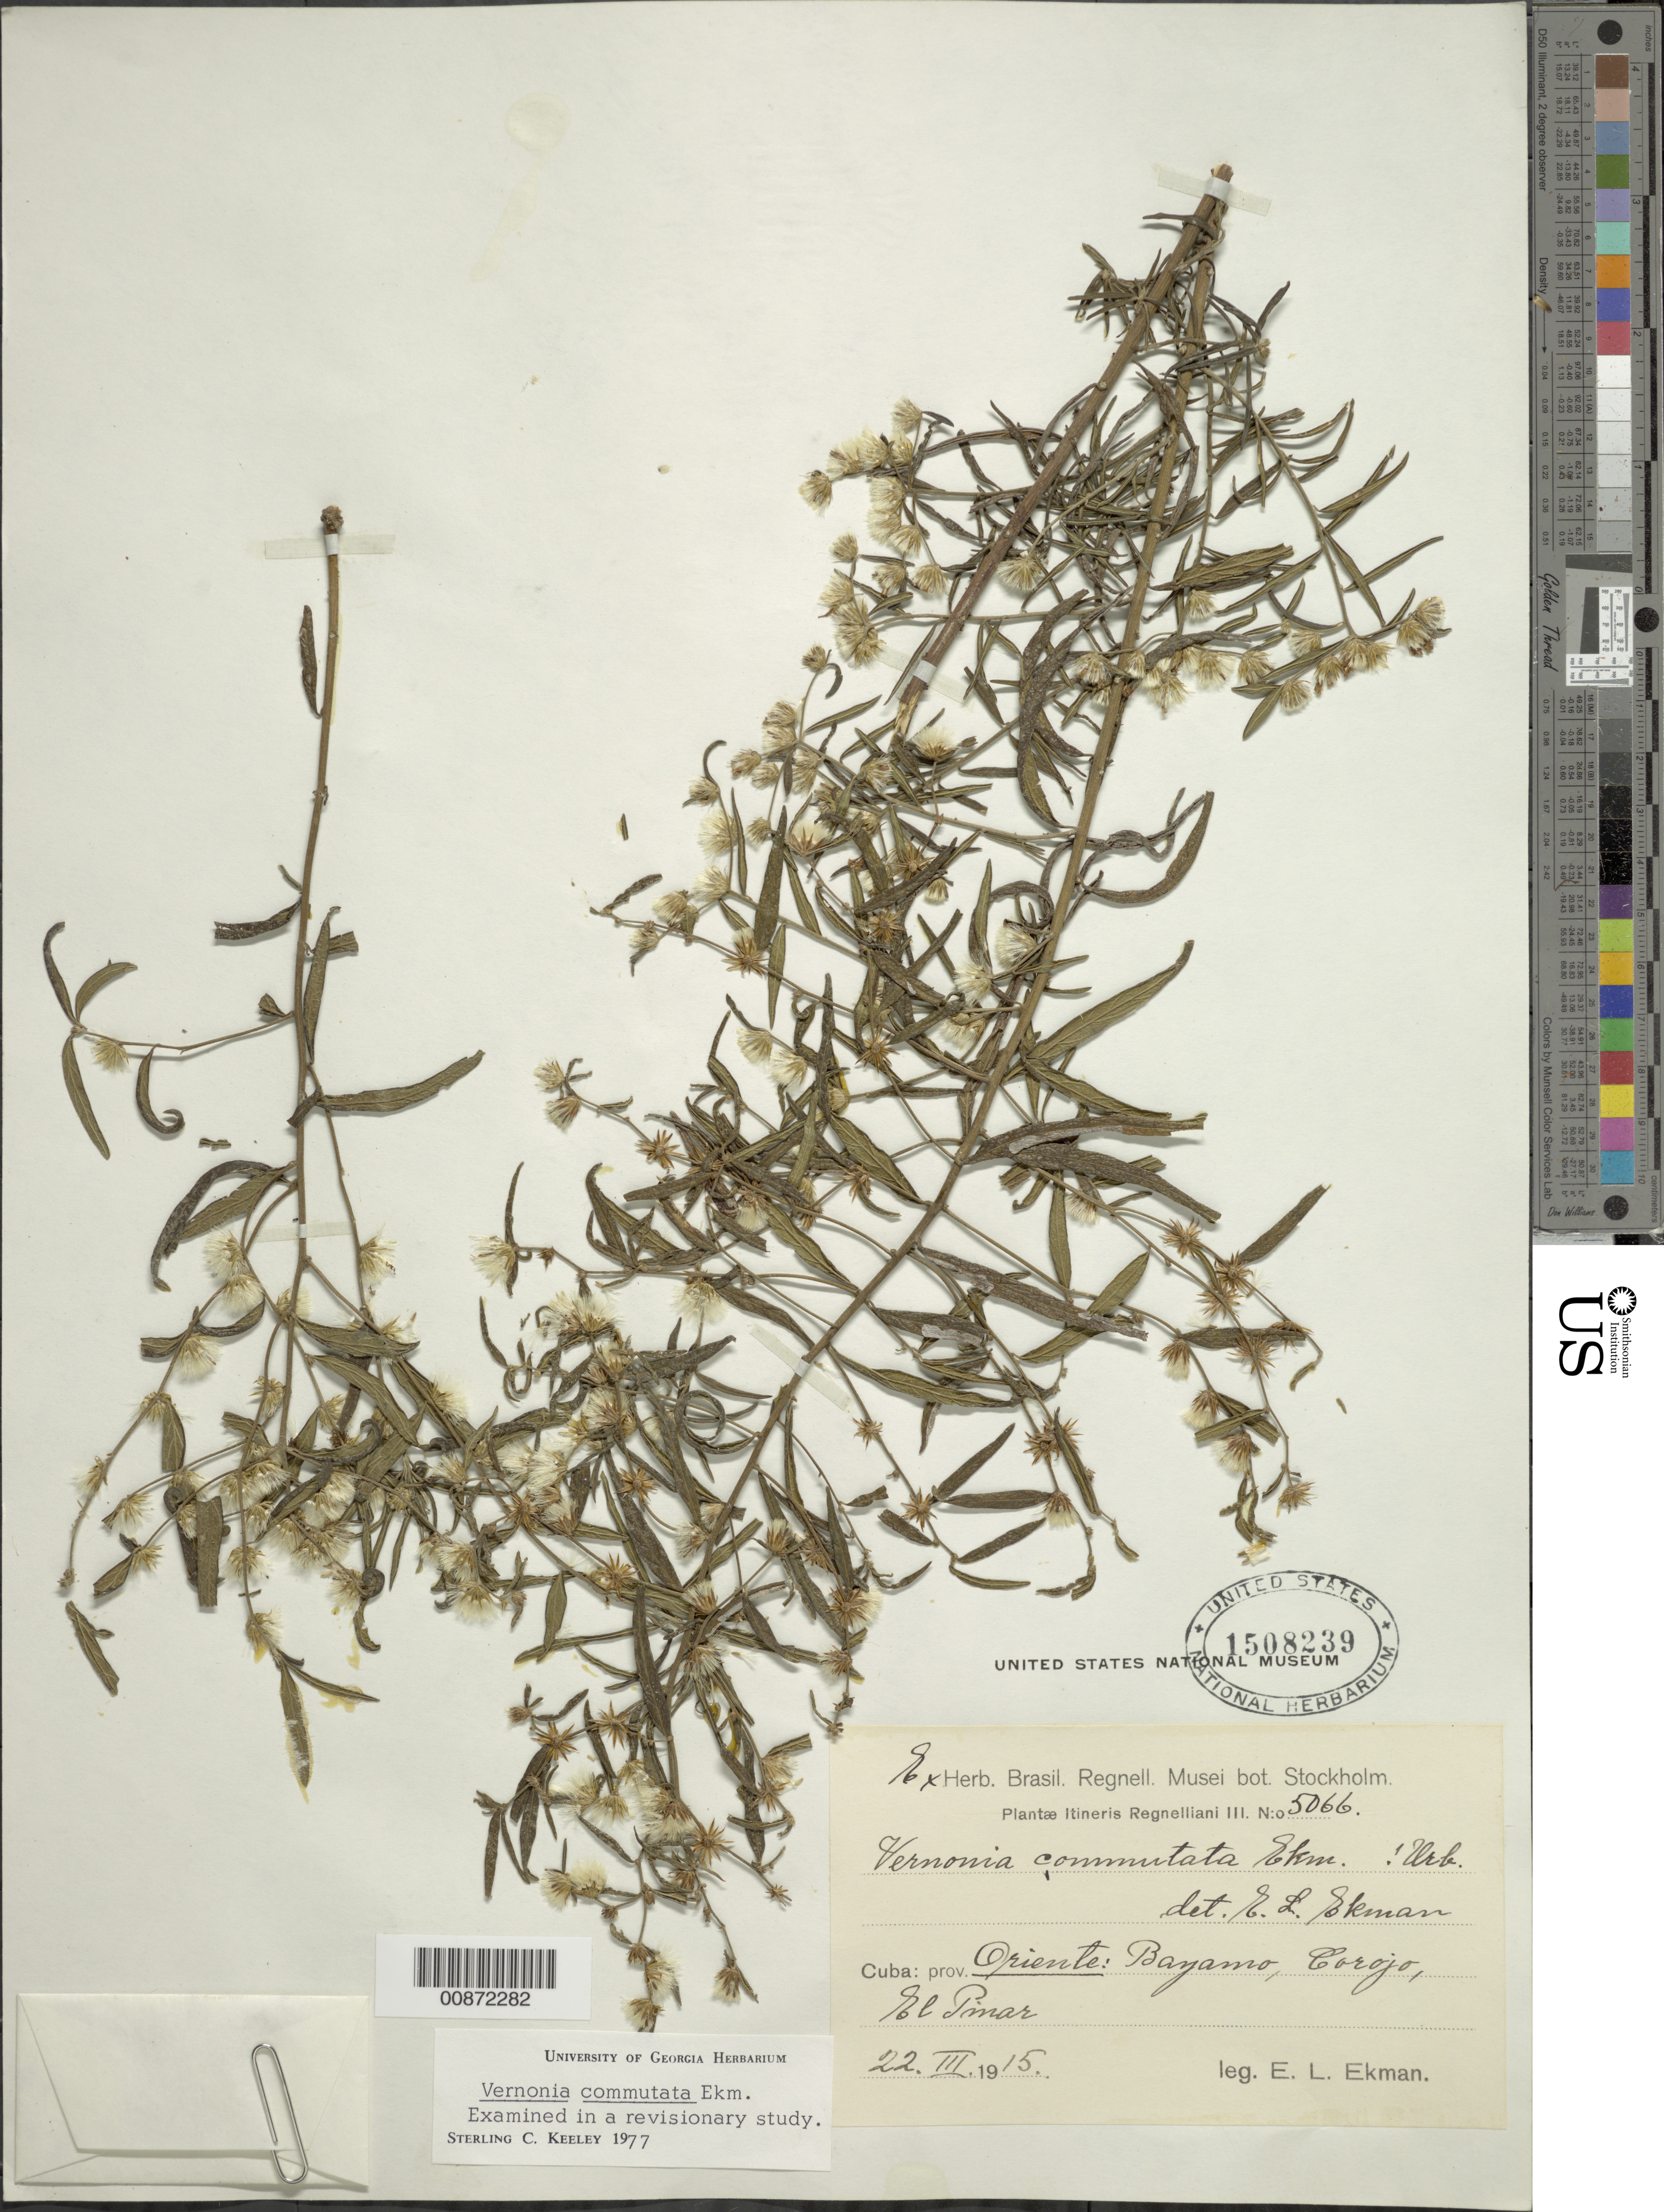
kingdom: Plantae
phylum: Tracheophyta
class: Magnoliopsida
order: Asterales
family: Asteraceae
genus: Lepidaploa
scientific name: Lepidaploa commutata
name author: (Ekman) H. Rob.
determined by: Ekman, E. L.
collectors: E. L. Ekman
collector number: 5066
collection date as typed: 22 Mar 1915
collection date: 1915-03-22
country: Cuba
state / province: Oriente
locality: Bayamo, Corojo, El Pinar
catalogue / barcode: US 1508239